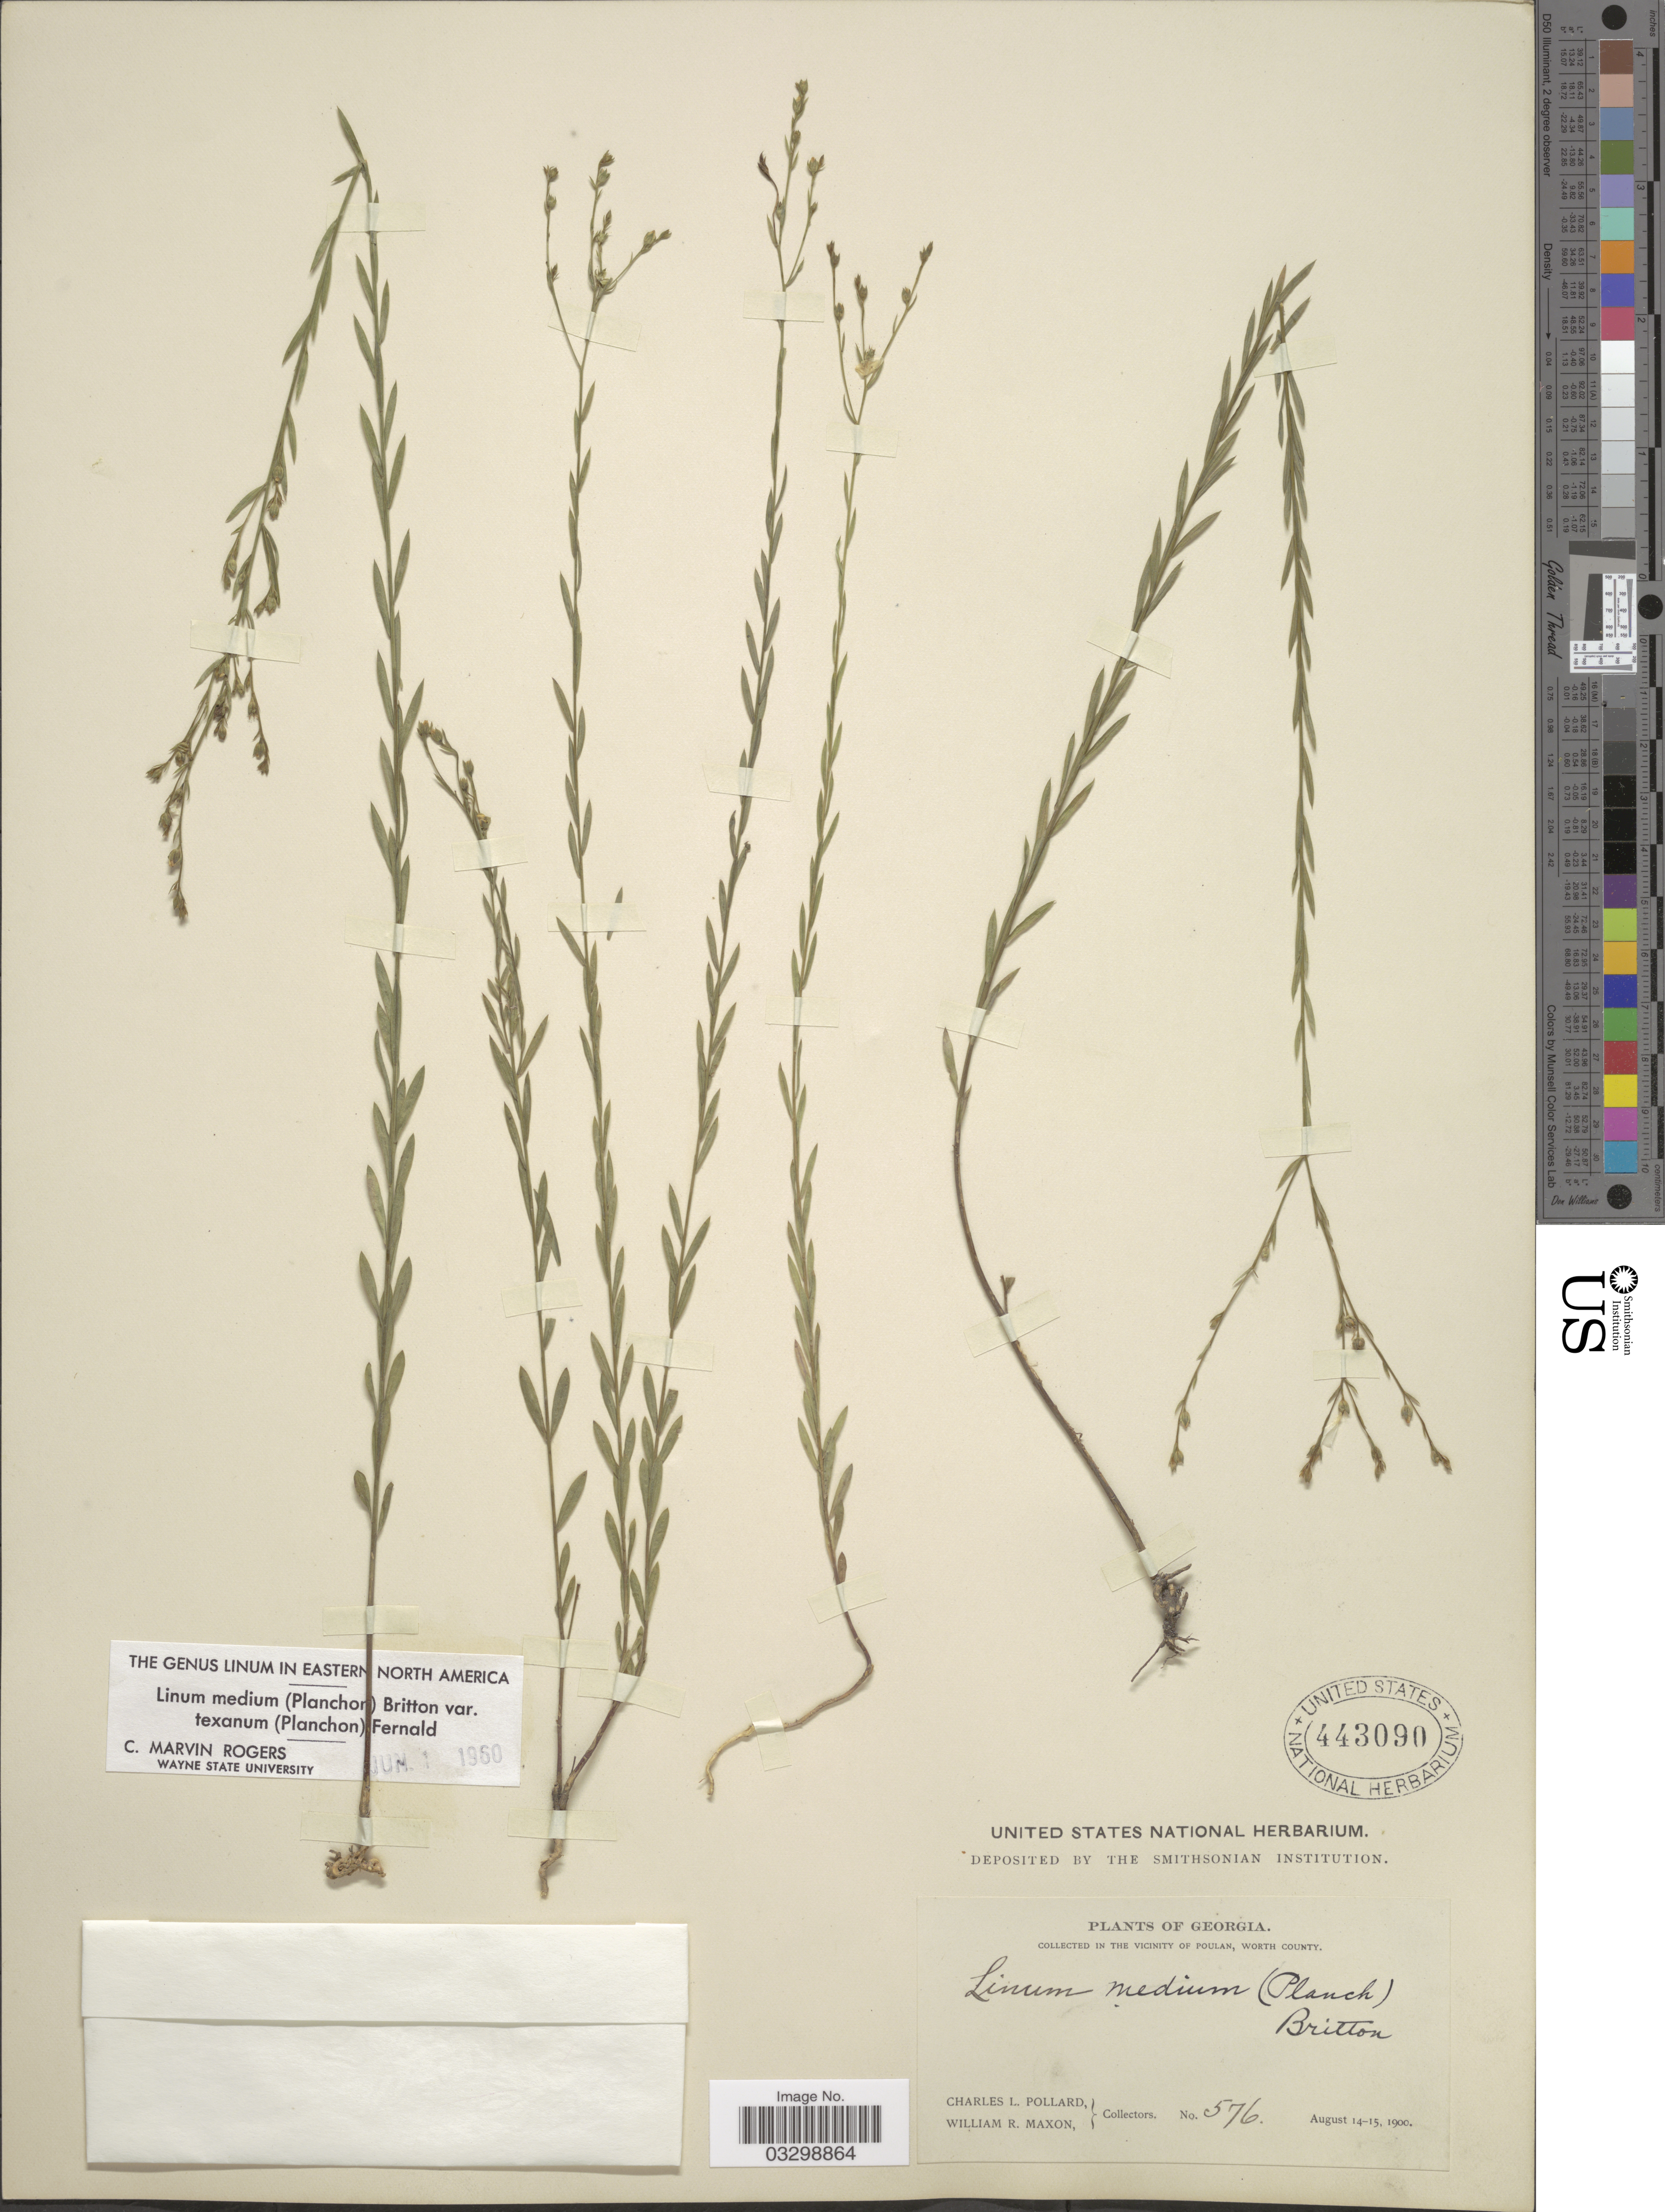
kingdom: Plantae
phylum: Tracheophyta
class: Magnoliopsida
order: Malpighiales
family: Linaceae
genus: Linum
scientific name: Linum medium var. texanum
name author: (Planch.) Fernald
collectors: C. L. Pollard & W. R. Maxon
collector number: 576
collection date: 1900-08-14/1900-08-15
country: United States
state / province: Georgia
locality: In the vicinity of Poulan, Worth County.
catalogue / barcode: US 443090